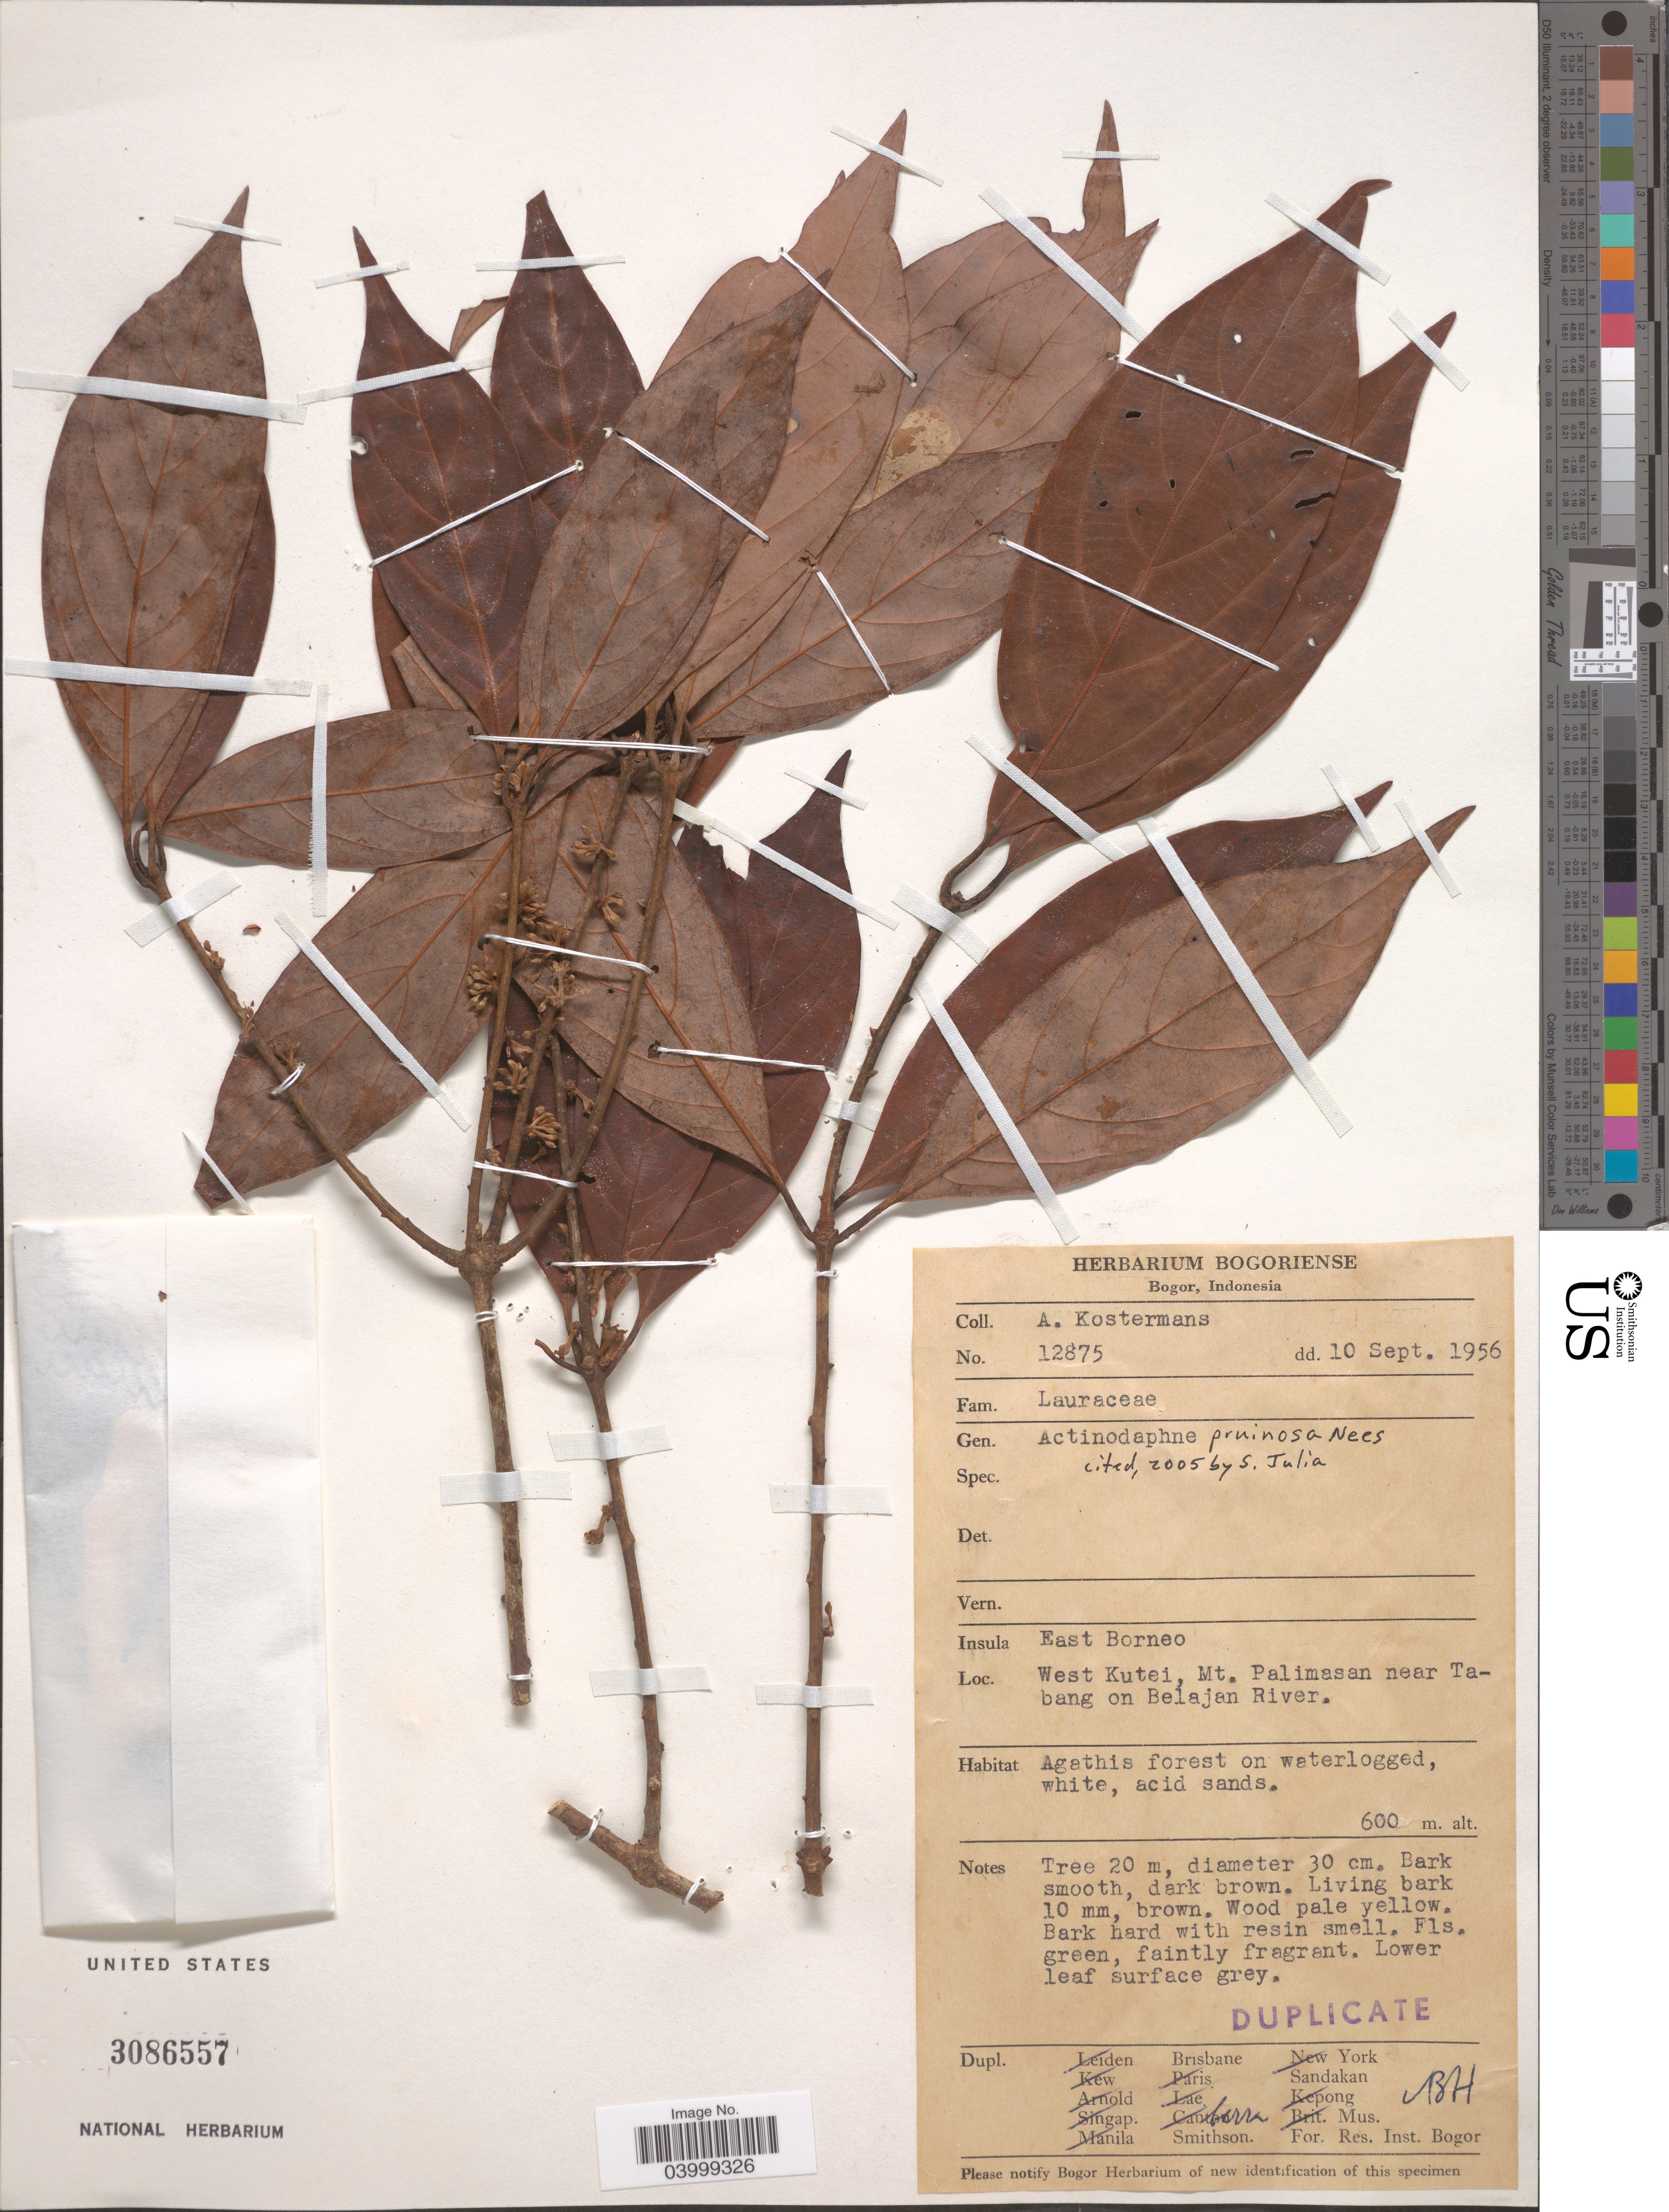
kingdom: Plantae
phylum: Tracheophyta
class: Magnoliopsida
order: Laurales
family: Lauraceae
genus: Actinodaphne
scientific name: Actinodaphne pruinosa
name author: Nees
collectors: A. J. G. Kostermans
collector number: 12875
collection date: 1956-09-10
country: Indonesia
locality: Insula East Borneo. West Kutei, Mt. Palimasan near Tabang on Belajan River.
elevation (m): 600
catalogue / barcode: US 3086557